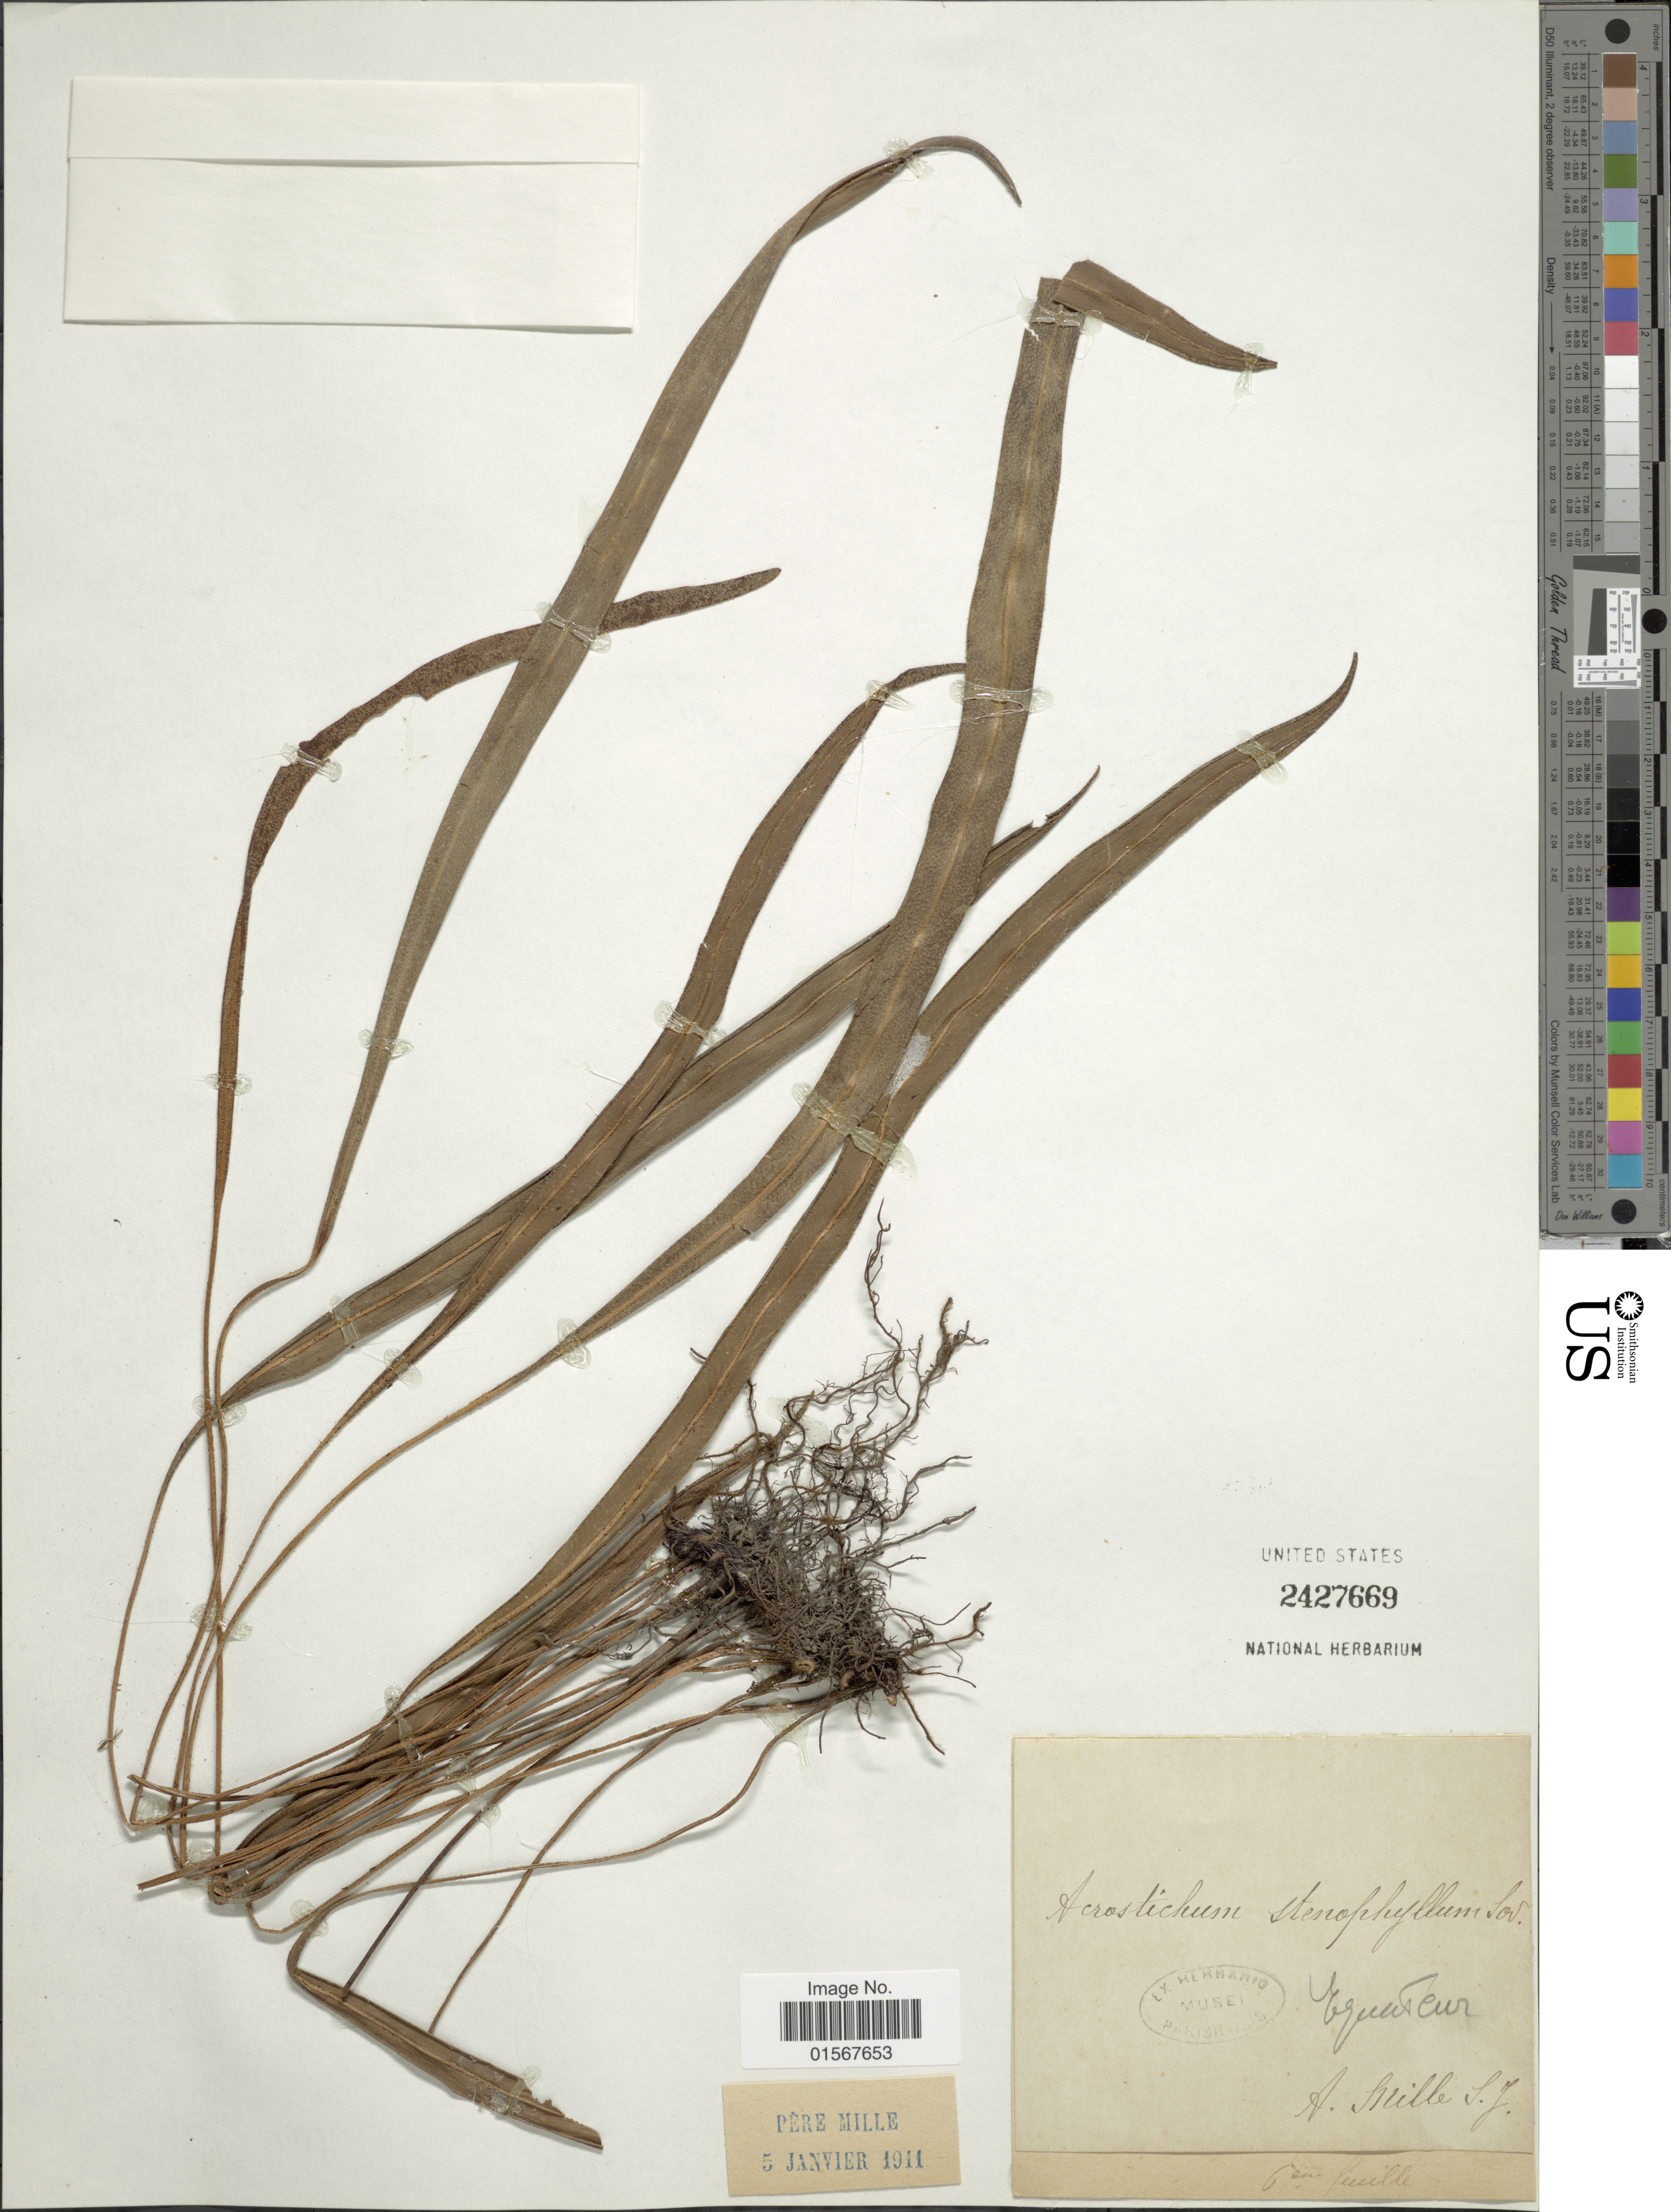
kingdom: Plantae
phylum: Tracheophyta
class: Polypodiopsida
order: Polypodiales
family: Dryopteridaceae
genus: Elaphoglossum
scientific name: Elaphoglossum stenophyllum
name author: (Sodiro) Diels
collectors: A. Mille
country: Ecuador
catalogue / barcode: US 2427669